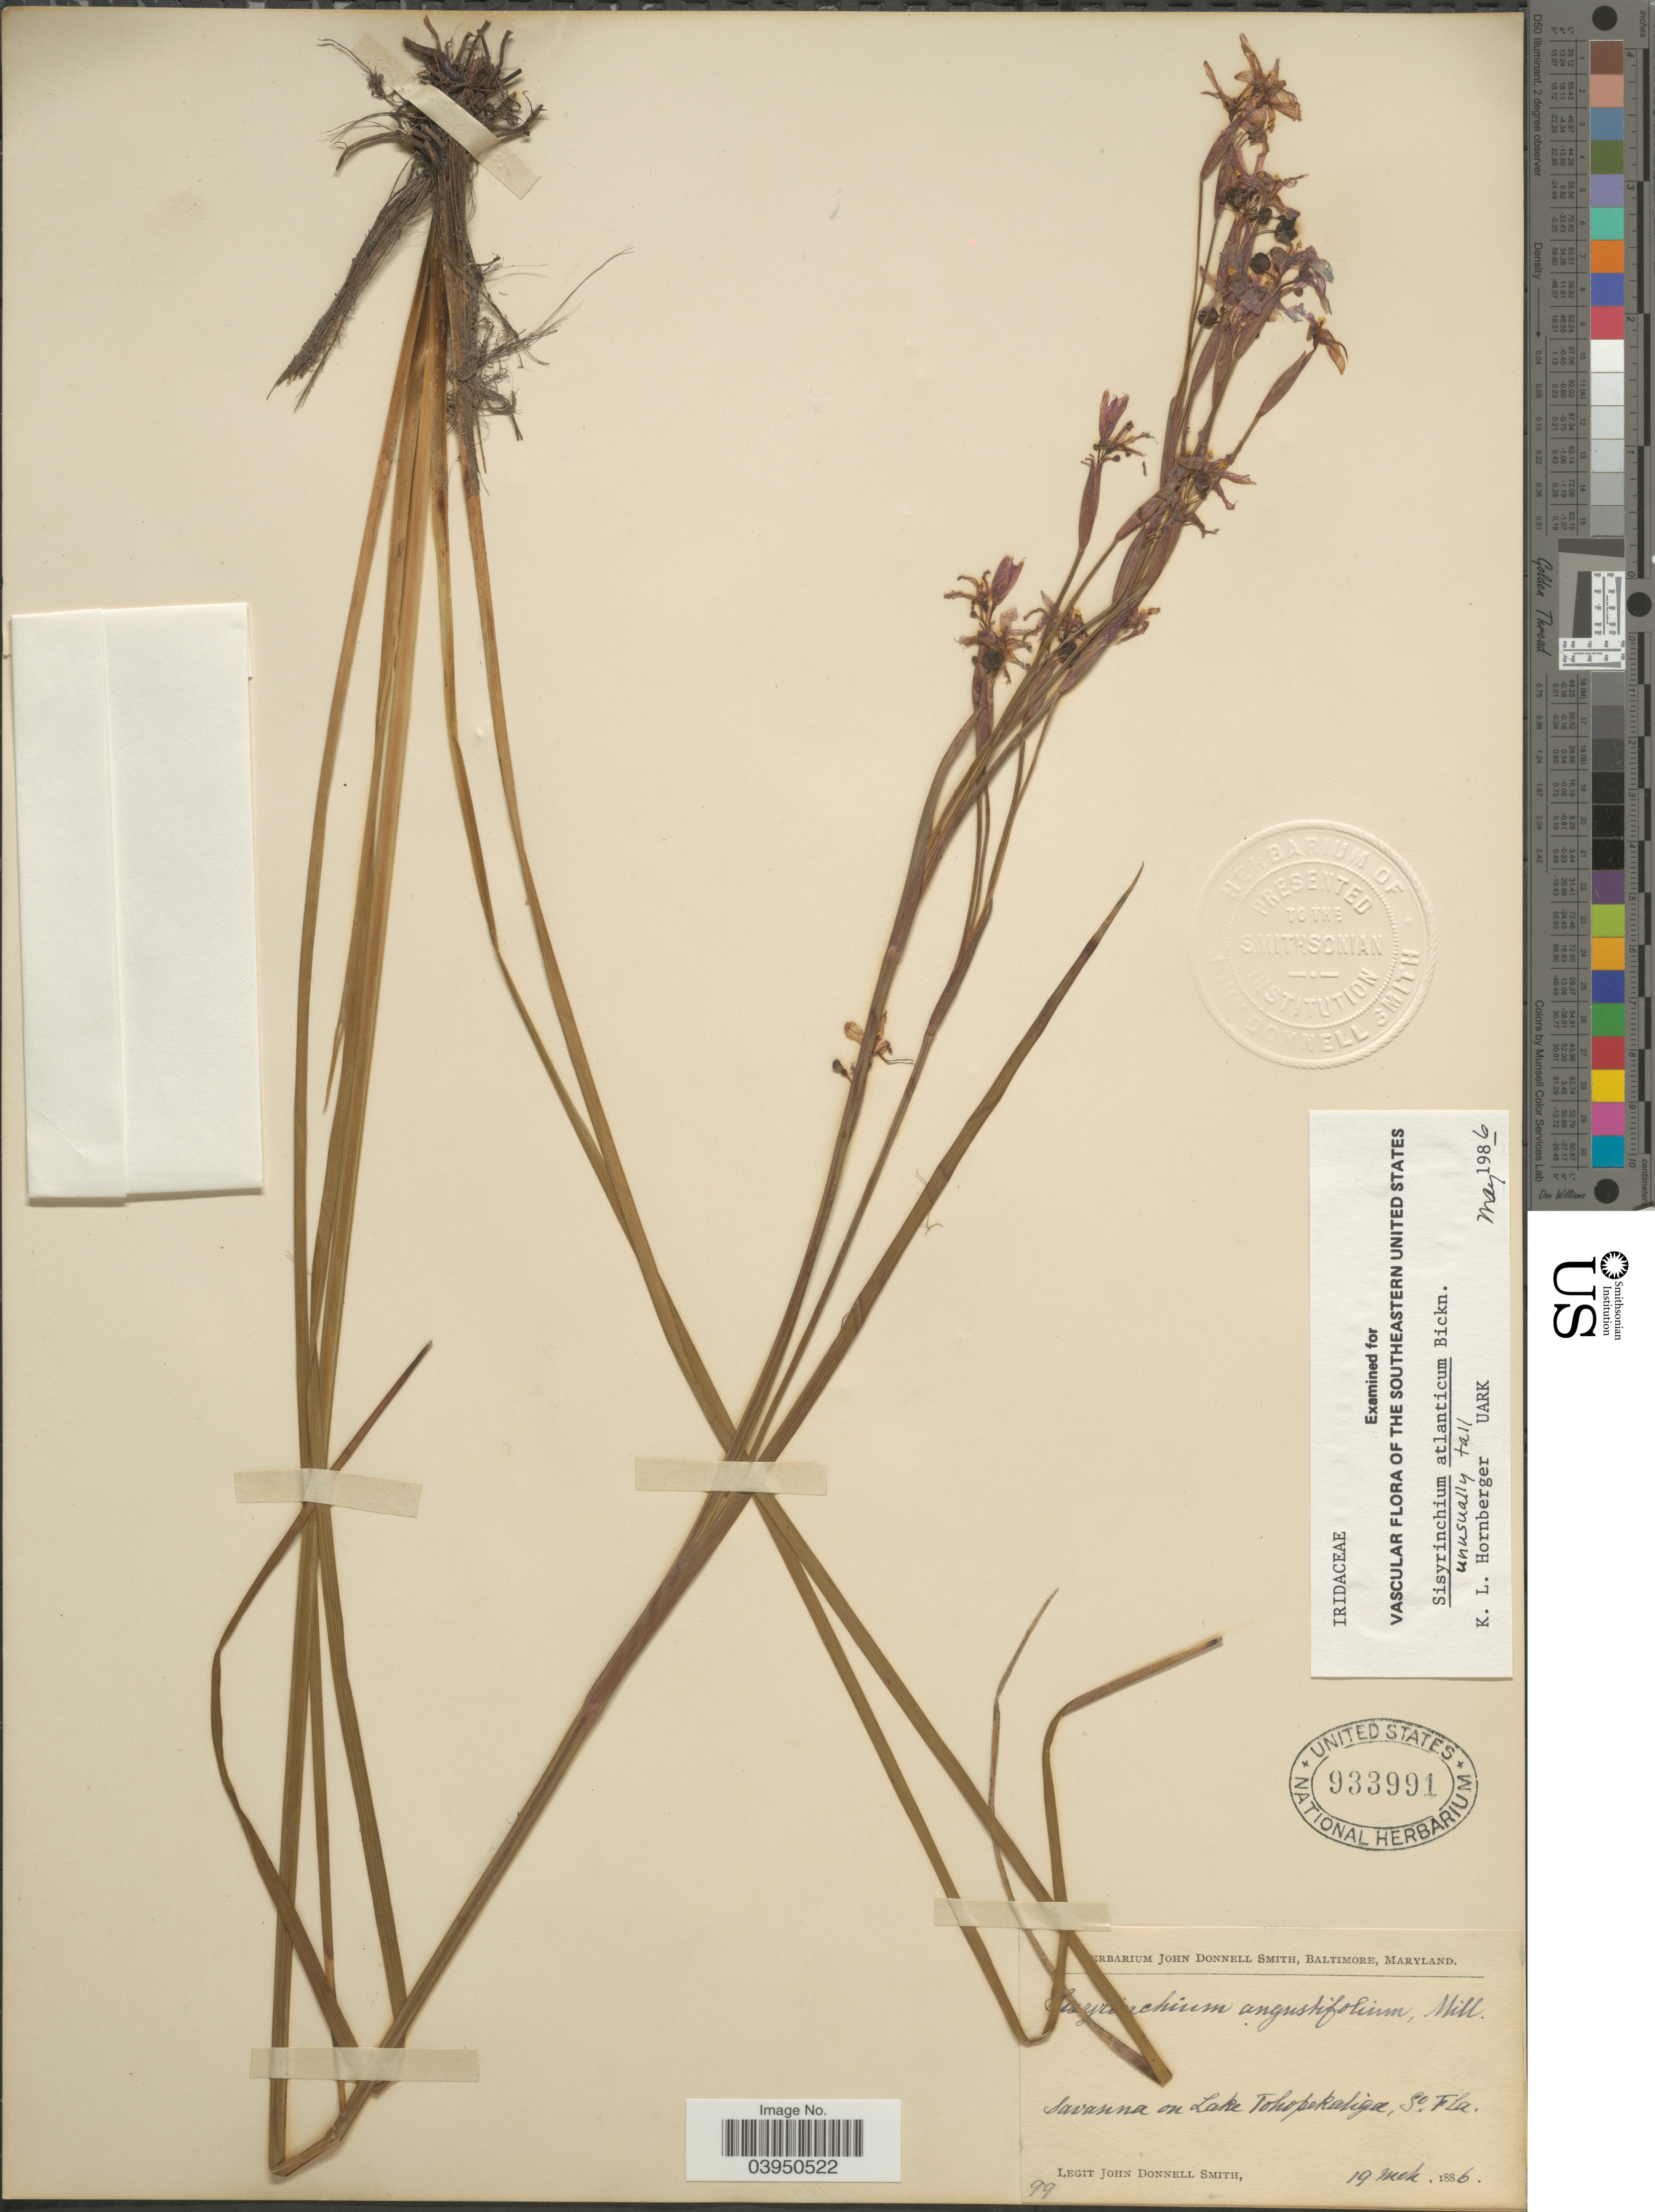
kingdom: Plantae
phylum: Tracheophyta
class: Liliopsida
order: Asparagales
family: Iridaceae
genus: Sisyrinchium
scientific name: Sisyrinchium atlanticum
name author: E.P. Bicknell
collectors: J. Donnell Smith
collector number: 99?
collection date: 1886-03-19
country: United States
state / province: Florida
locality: Savanna on Lake Tohopekaliga, So. Fla.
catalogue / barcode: US 933991